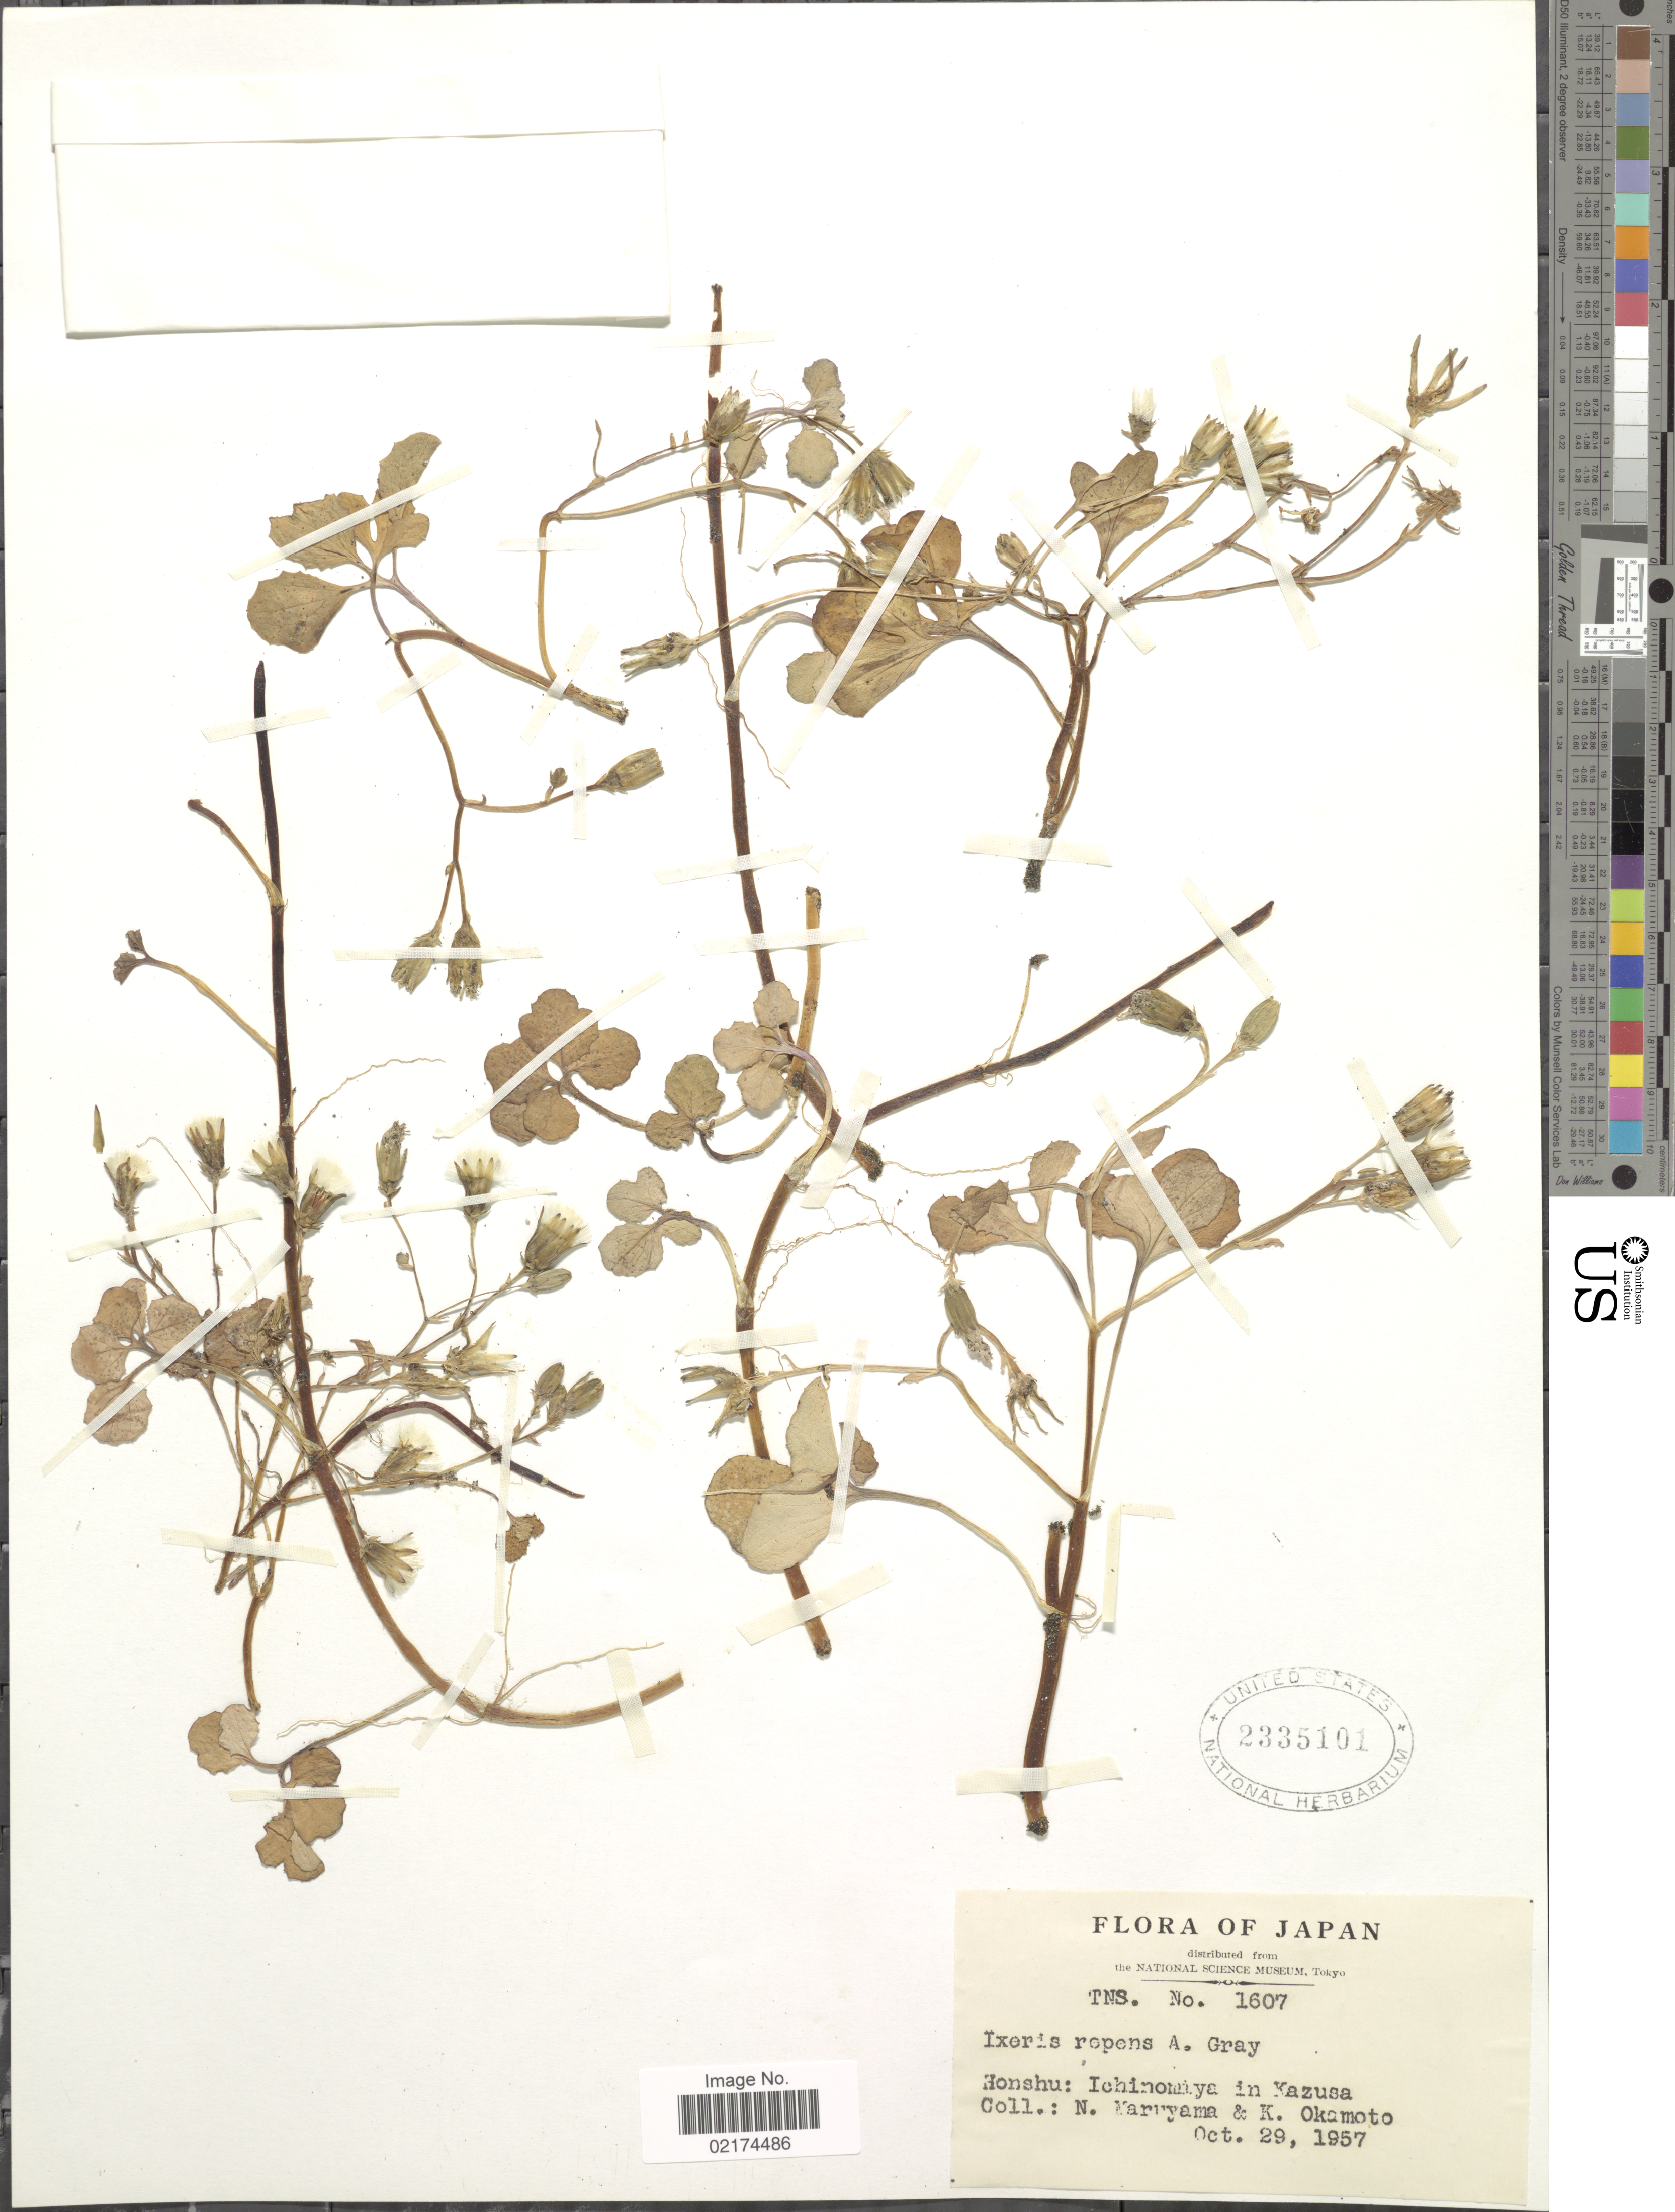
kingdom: Plantae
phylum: Tracheophyta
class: Magnoliopsida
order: Asterales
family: Asteraceae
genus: Ixeris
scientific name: Ixeris repens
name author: (L.) A. Gray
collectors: N. Maruyama & K. Okamoto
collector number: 1607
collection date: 1957-10-29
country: Japan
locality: Honshu: Ichinomiya in Kazusa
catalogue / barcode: US 2335101